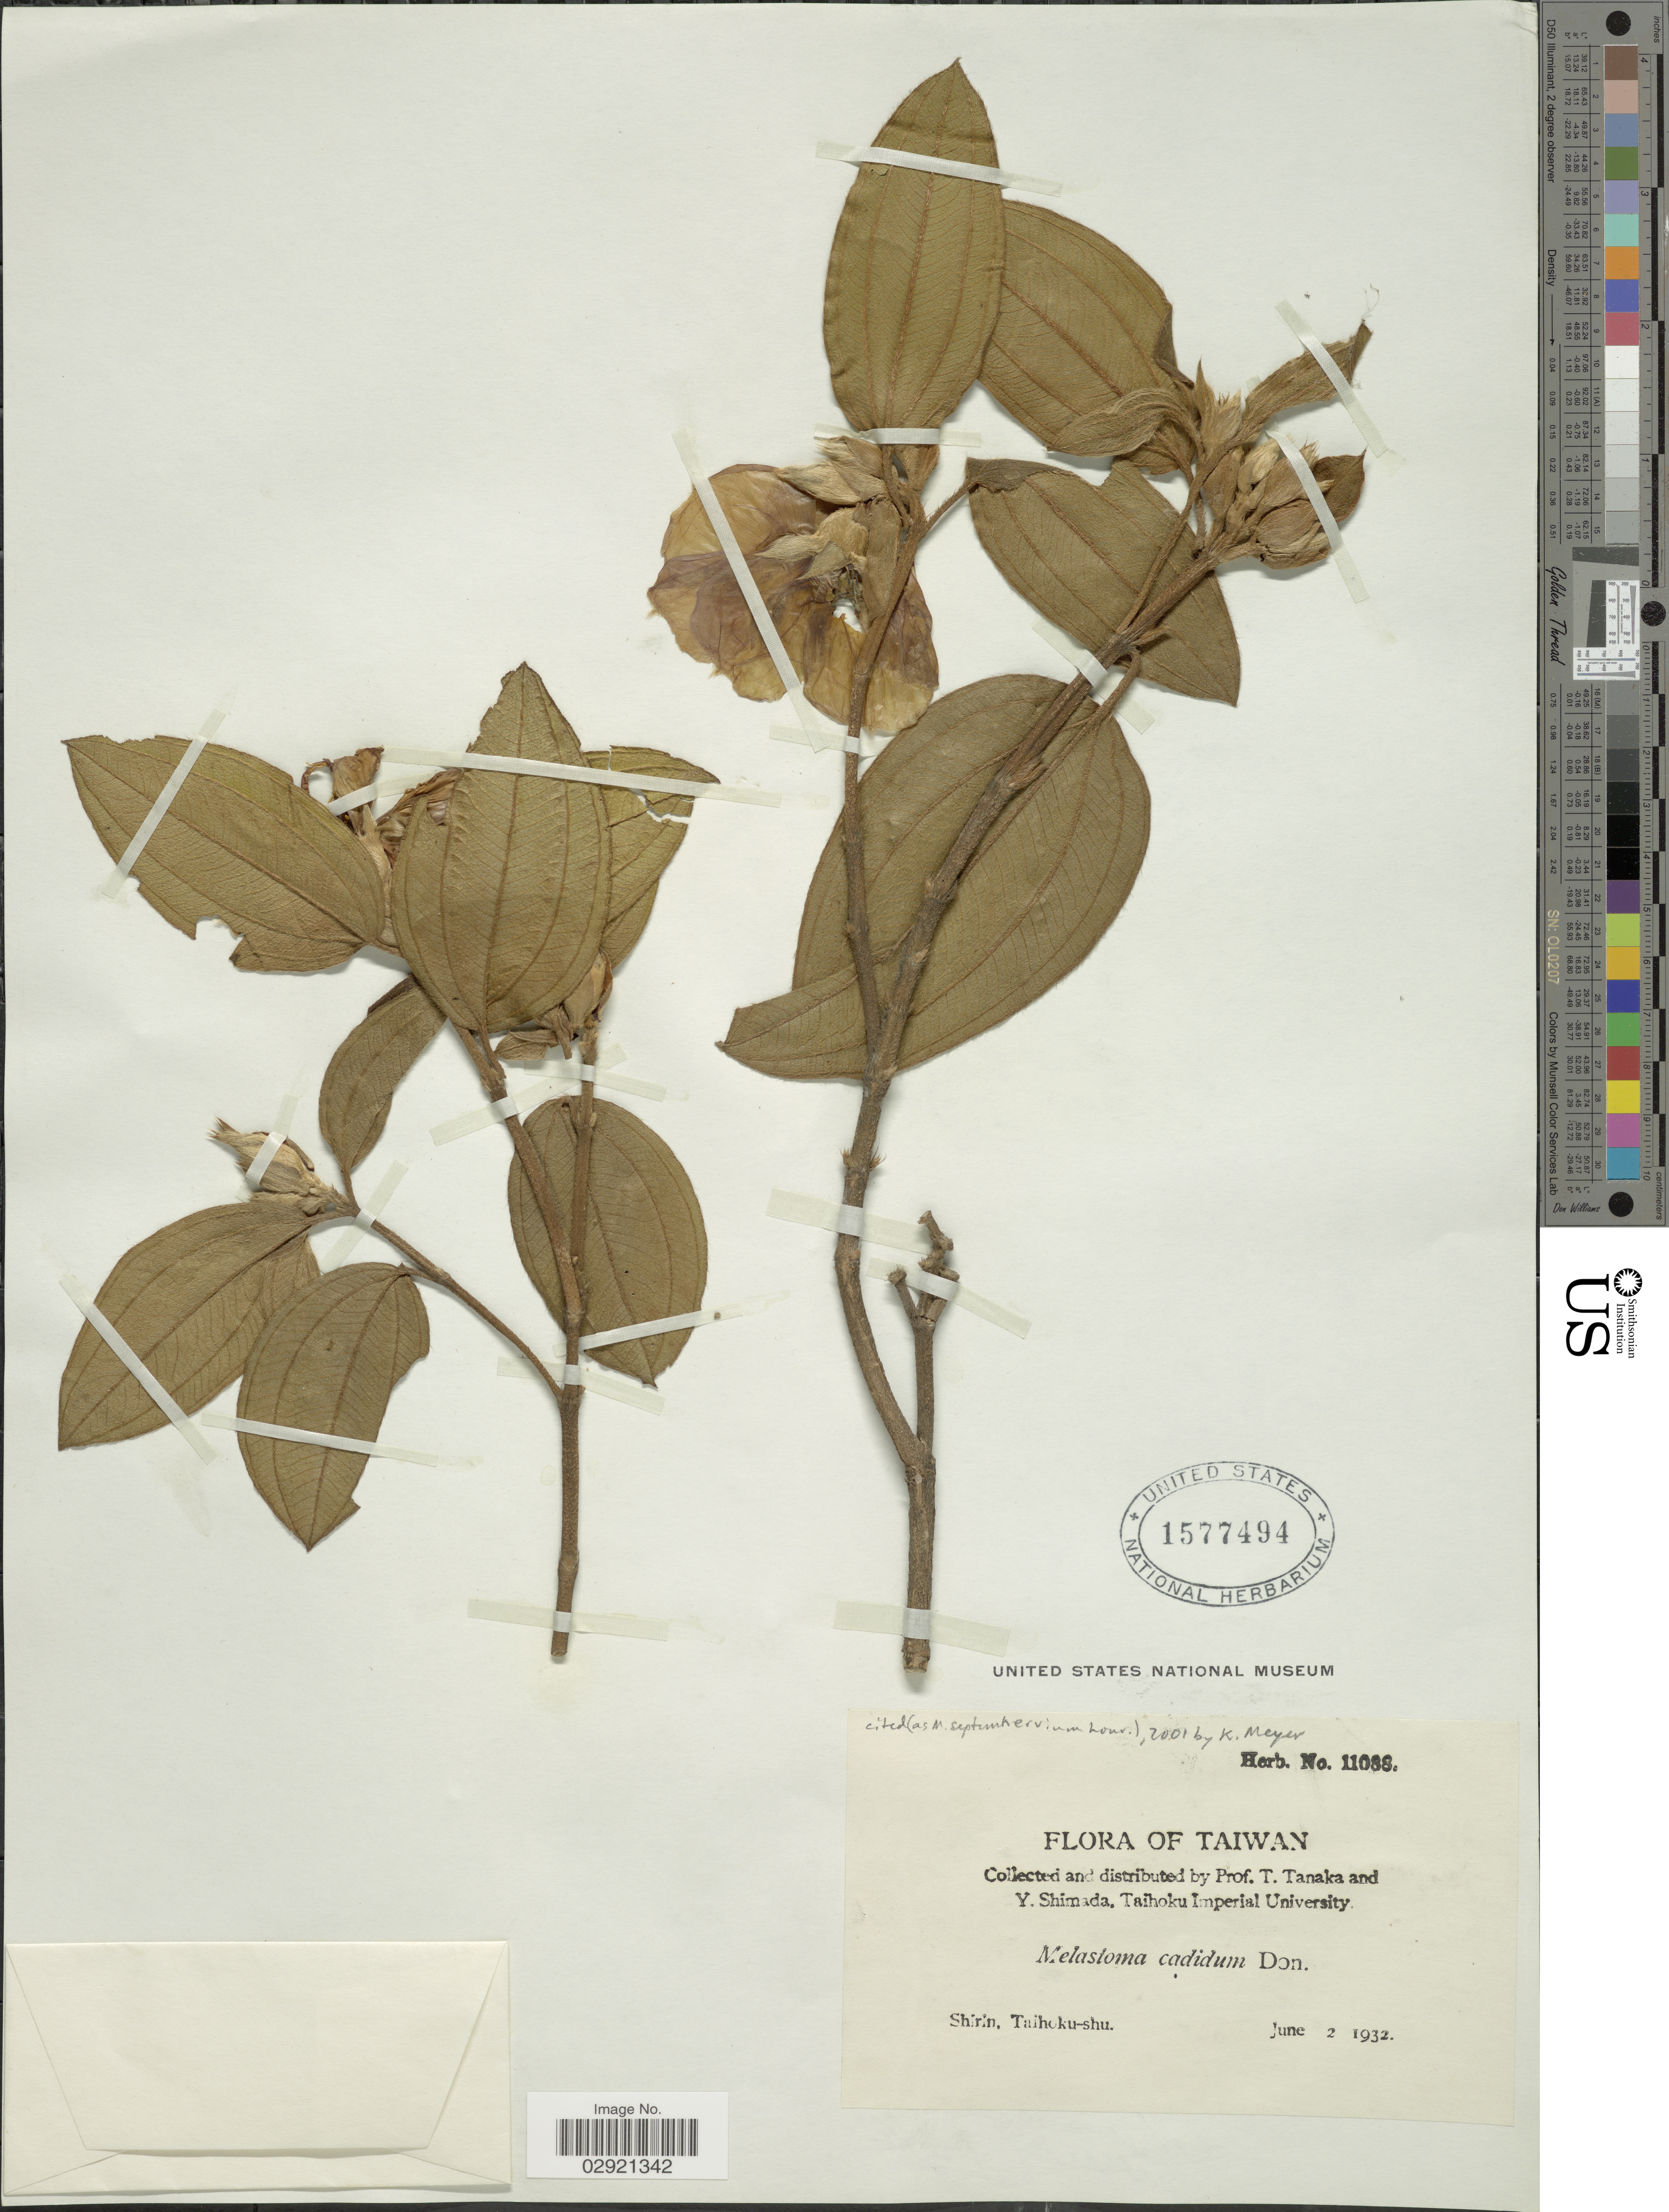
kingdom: Plantae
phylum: Tracheophyta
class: Magnoliopsida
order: Myrtales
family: Melastomataceae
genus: Melastoma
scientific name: Melastoma candidum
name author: D. Don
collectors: T. Tanaka & Y. Shimada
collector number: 11088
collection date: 1932-06-02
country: Taiwan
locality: Shirin, Taihoku-shu.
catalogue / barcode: US 1577494